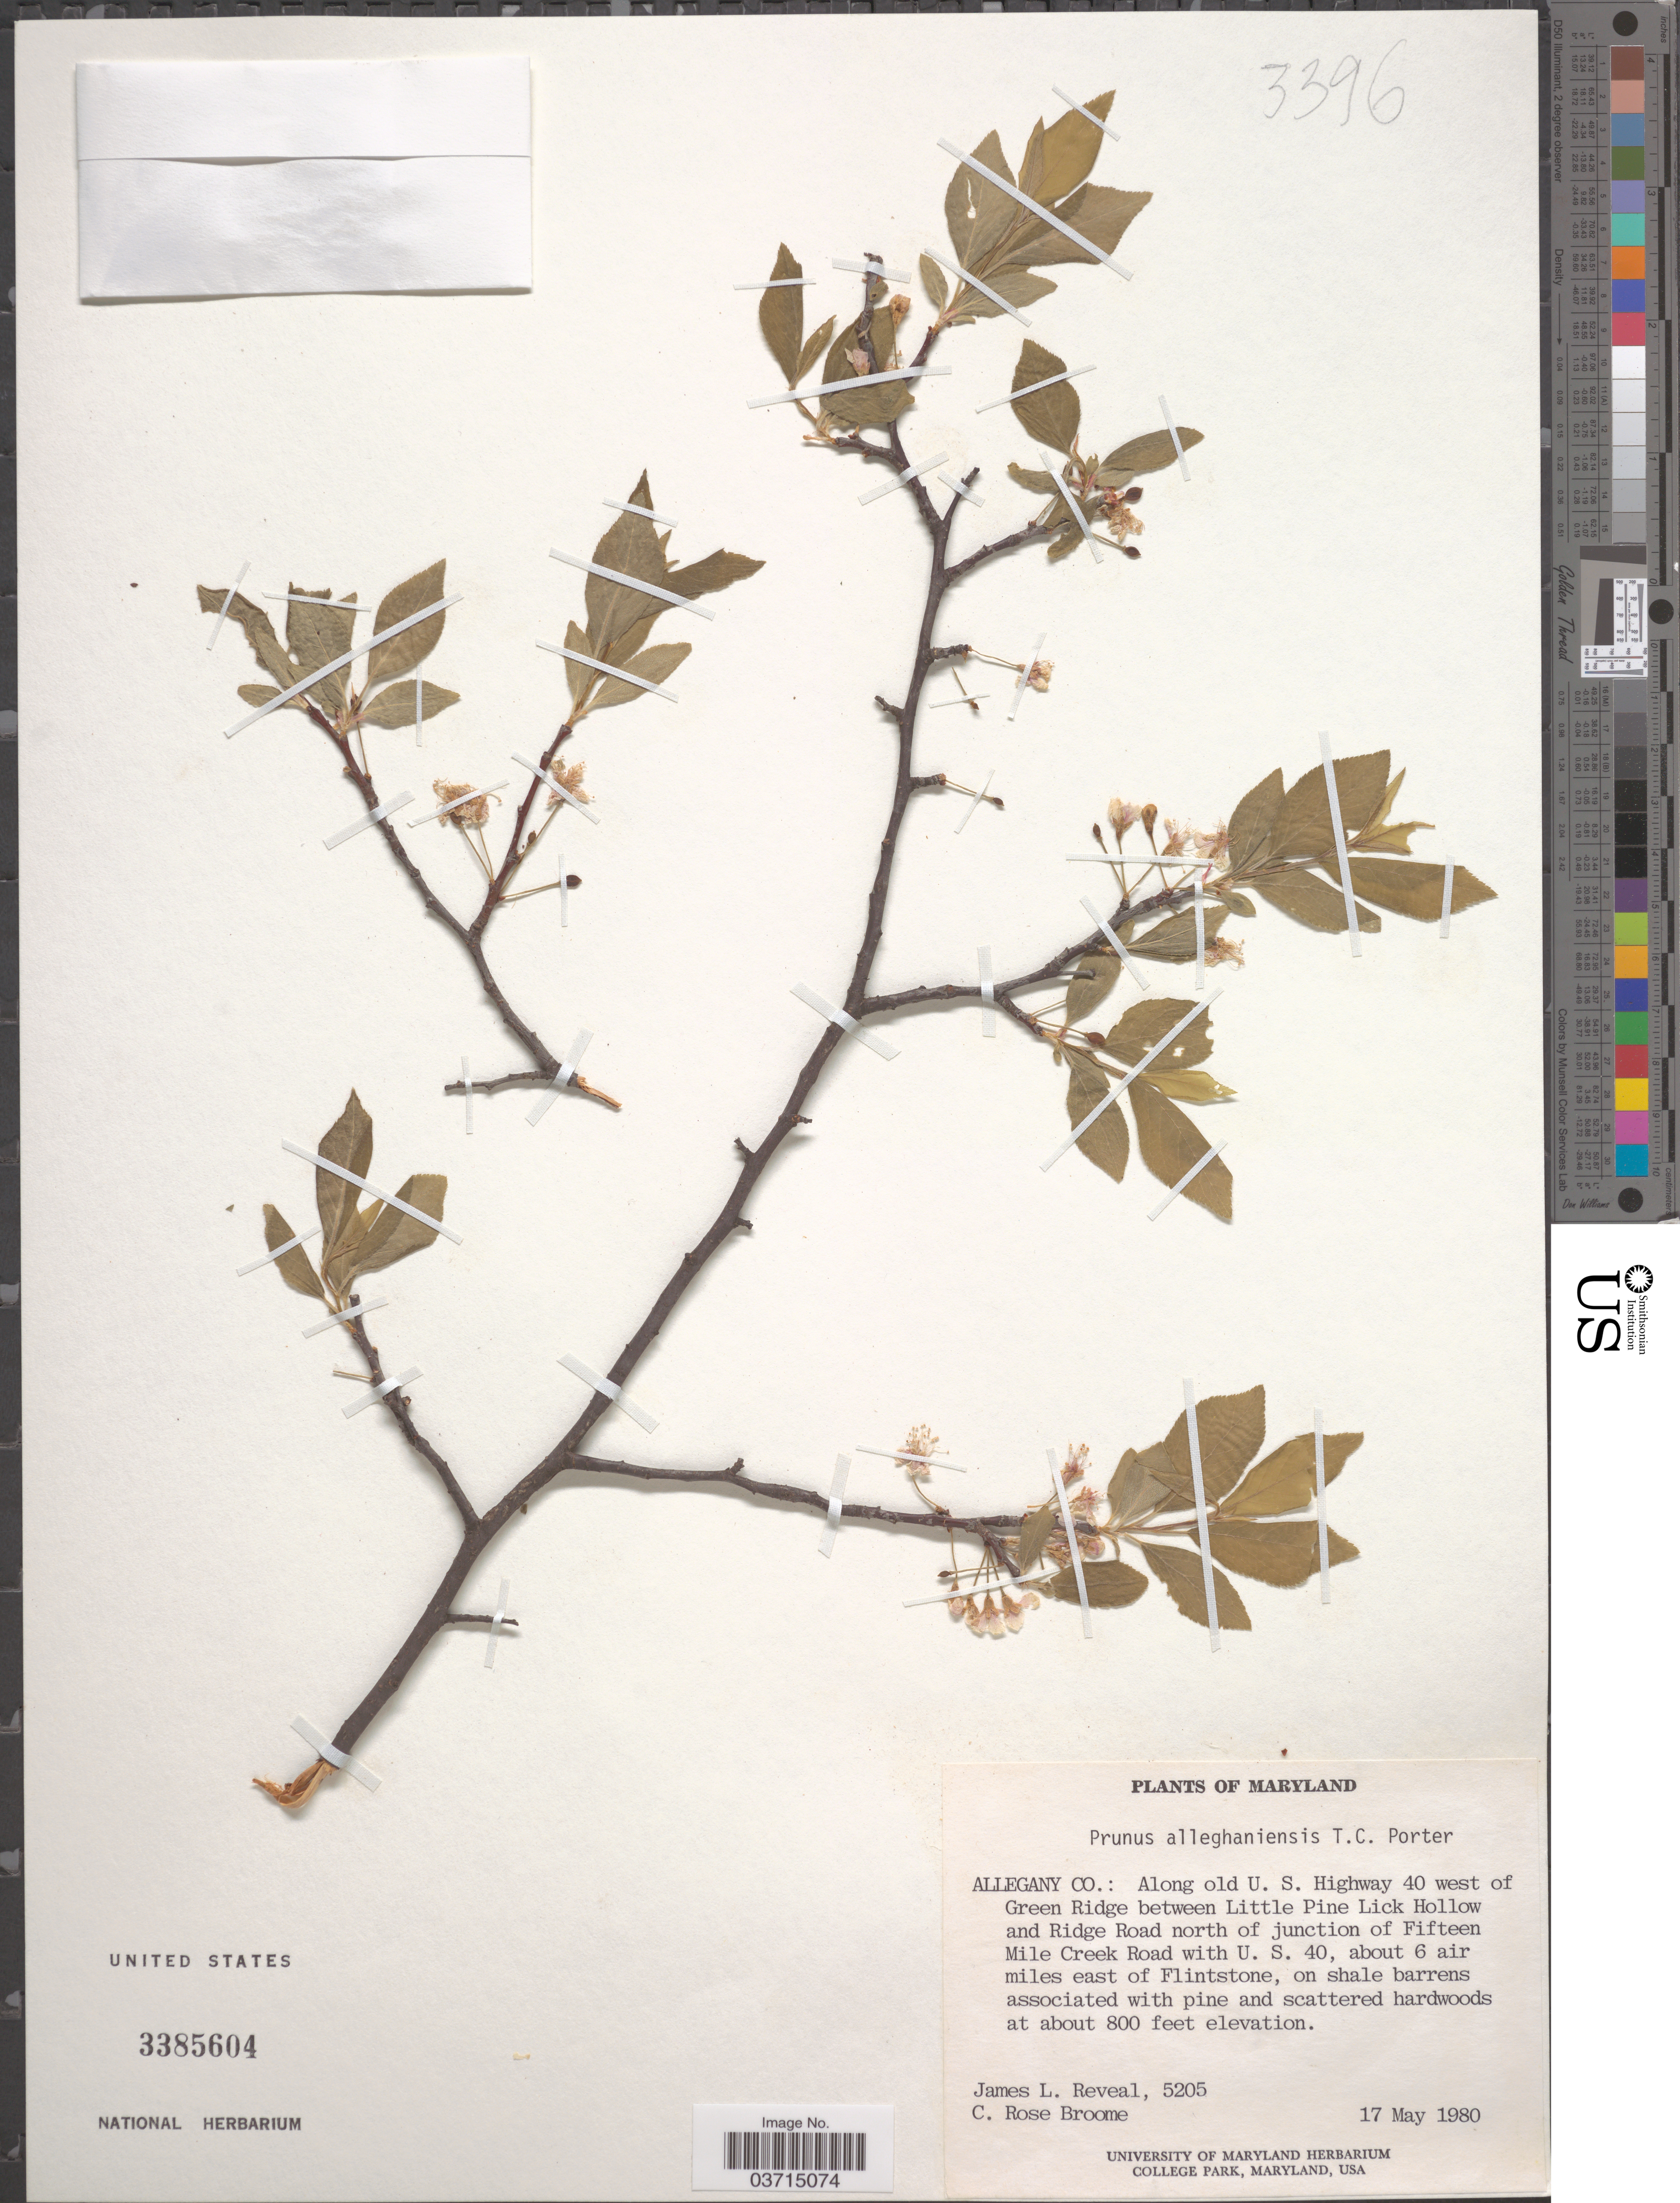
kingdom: Plantae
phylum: Tracheophyta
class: Magnoliopsida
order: Rosales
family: Rosaceae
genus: Prunus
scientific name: Prunus alleghaniensis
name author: Porter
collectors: J. L. Reveal & C. R. Broome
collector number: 5205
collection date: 1980-05-17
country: United States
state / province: Maryland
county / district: Allegany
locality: Allegany Co.: Along old U. S. Highway 40 west of Green Ridge between Little Pine Lick Hollow and Ridge Road north of junction of Fifteen Mile Creek Road with U. S. 40, about 6 air miles east of Flintstone.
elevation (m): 244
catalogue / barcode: US 3385604